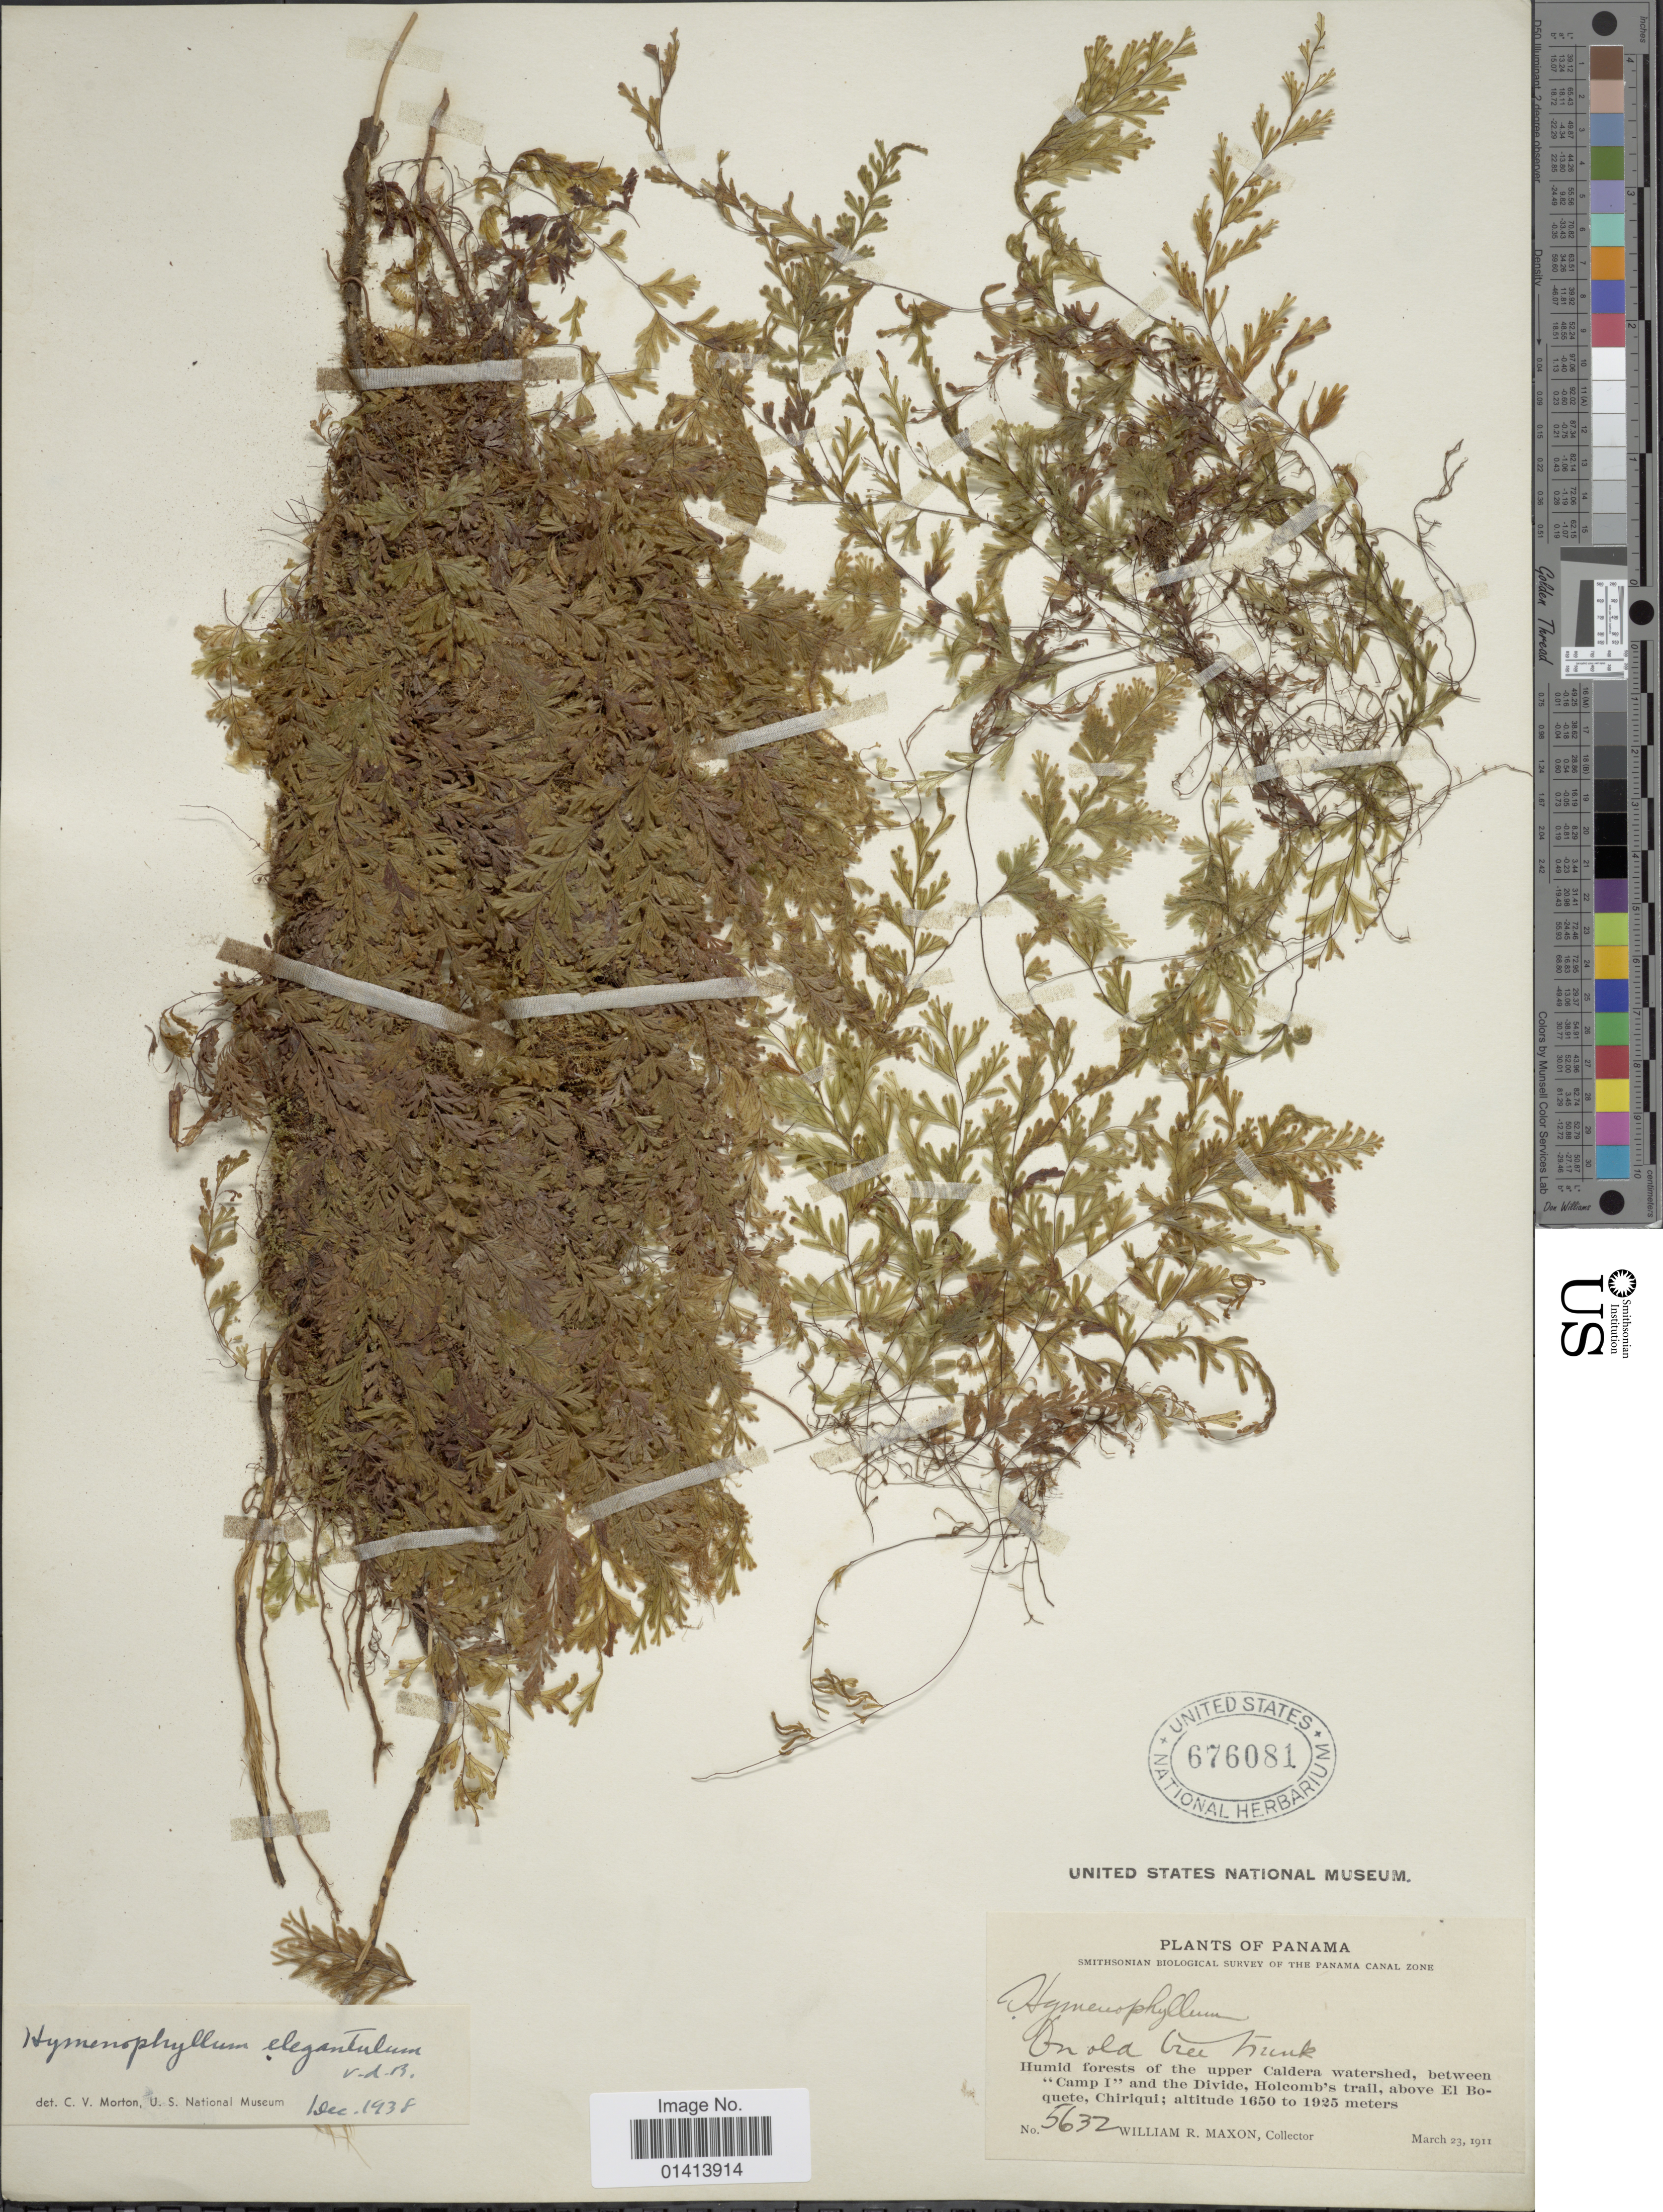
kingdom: Plantae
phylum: Tracheophyta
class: Polypodiopsida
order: Hymenophyllales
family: Hymenophyllaceae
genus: Hymenophyllum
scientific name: Hymenophyllum elegantulum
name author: Bosch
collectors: W. R. Maxon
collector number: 5623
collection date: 1911-03-23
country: Panama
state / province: Chiriqui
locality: Humid forests of the upper Caldera watershed, between 'Camp I' and the Divide, Holcomb's trail, above El Boquete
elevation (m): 1650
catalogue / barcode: US 676081